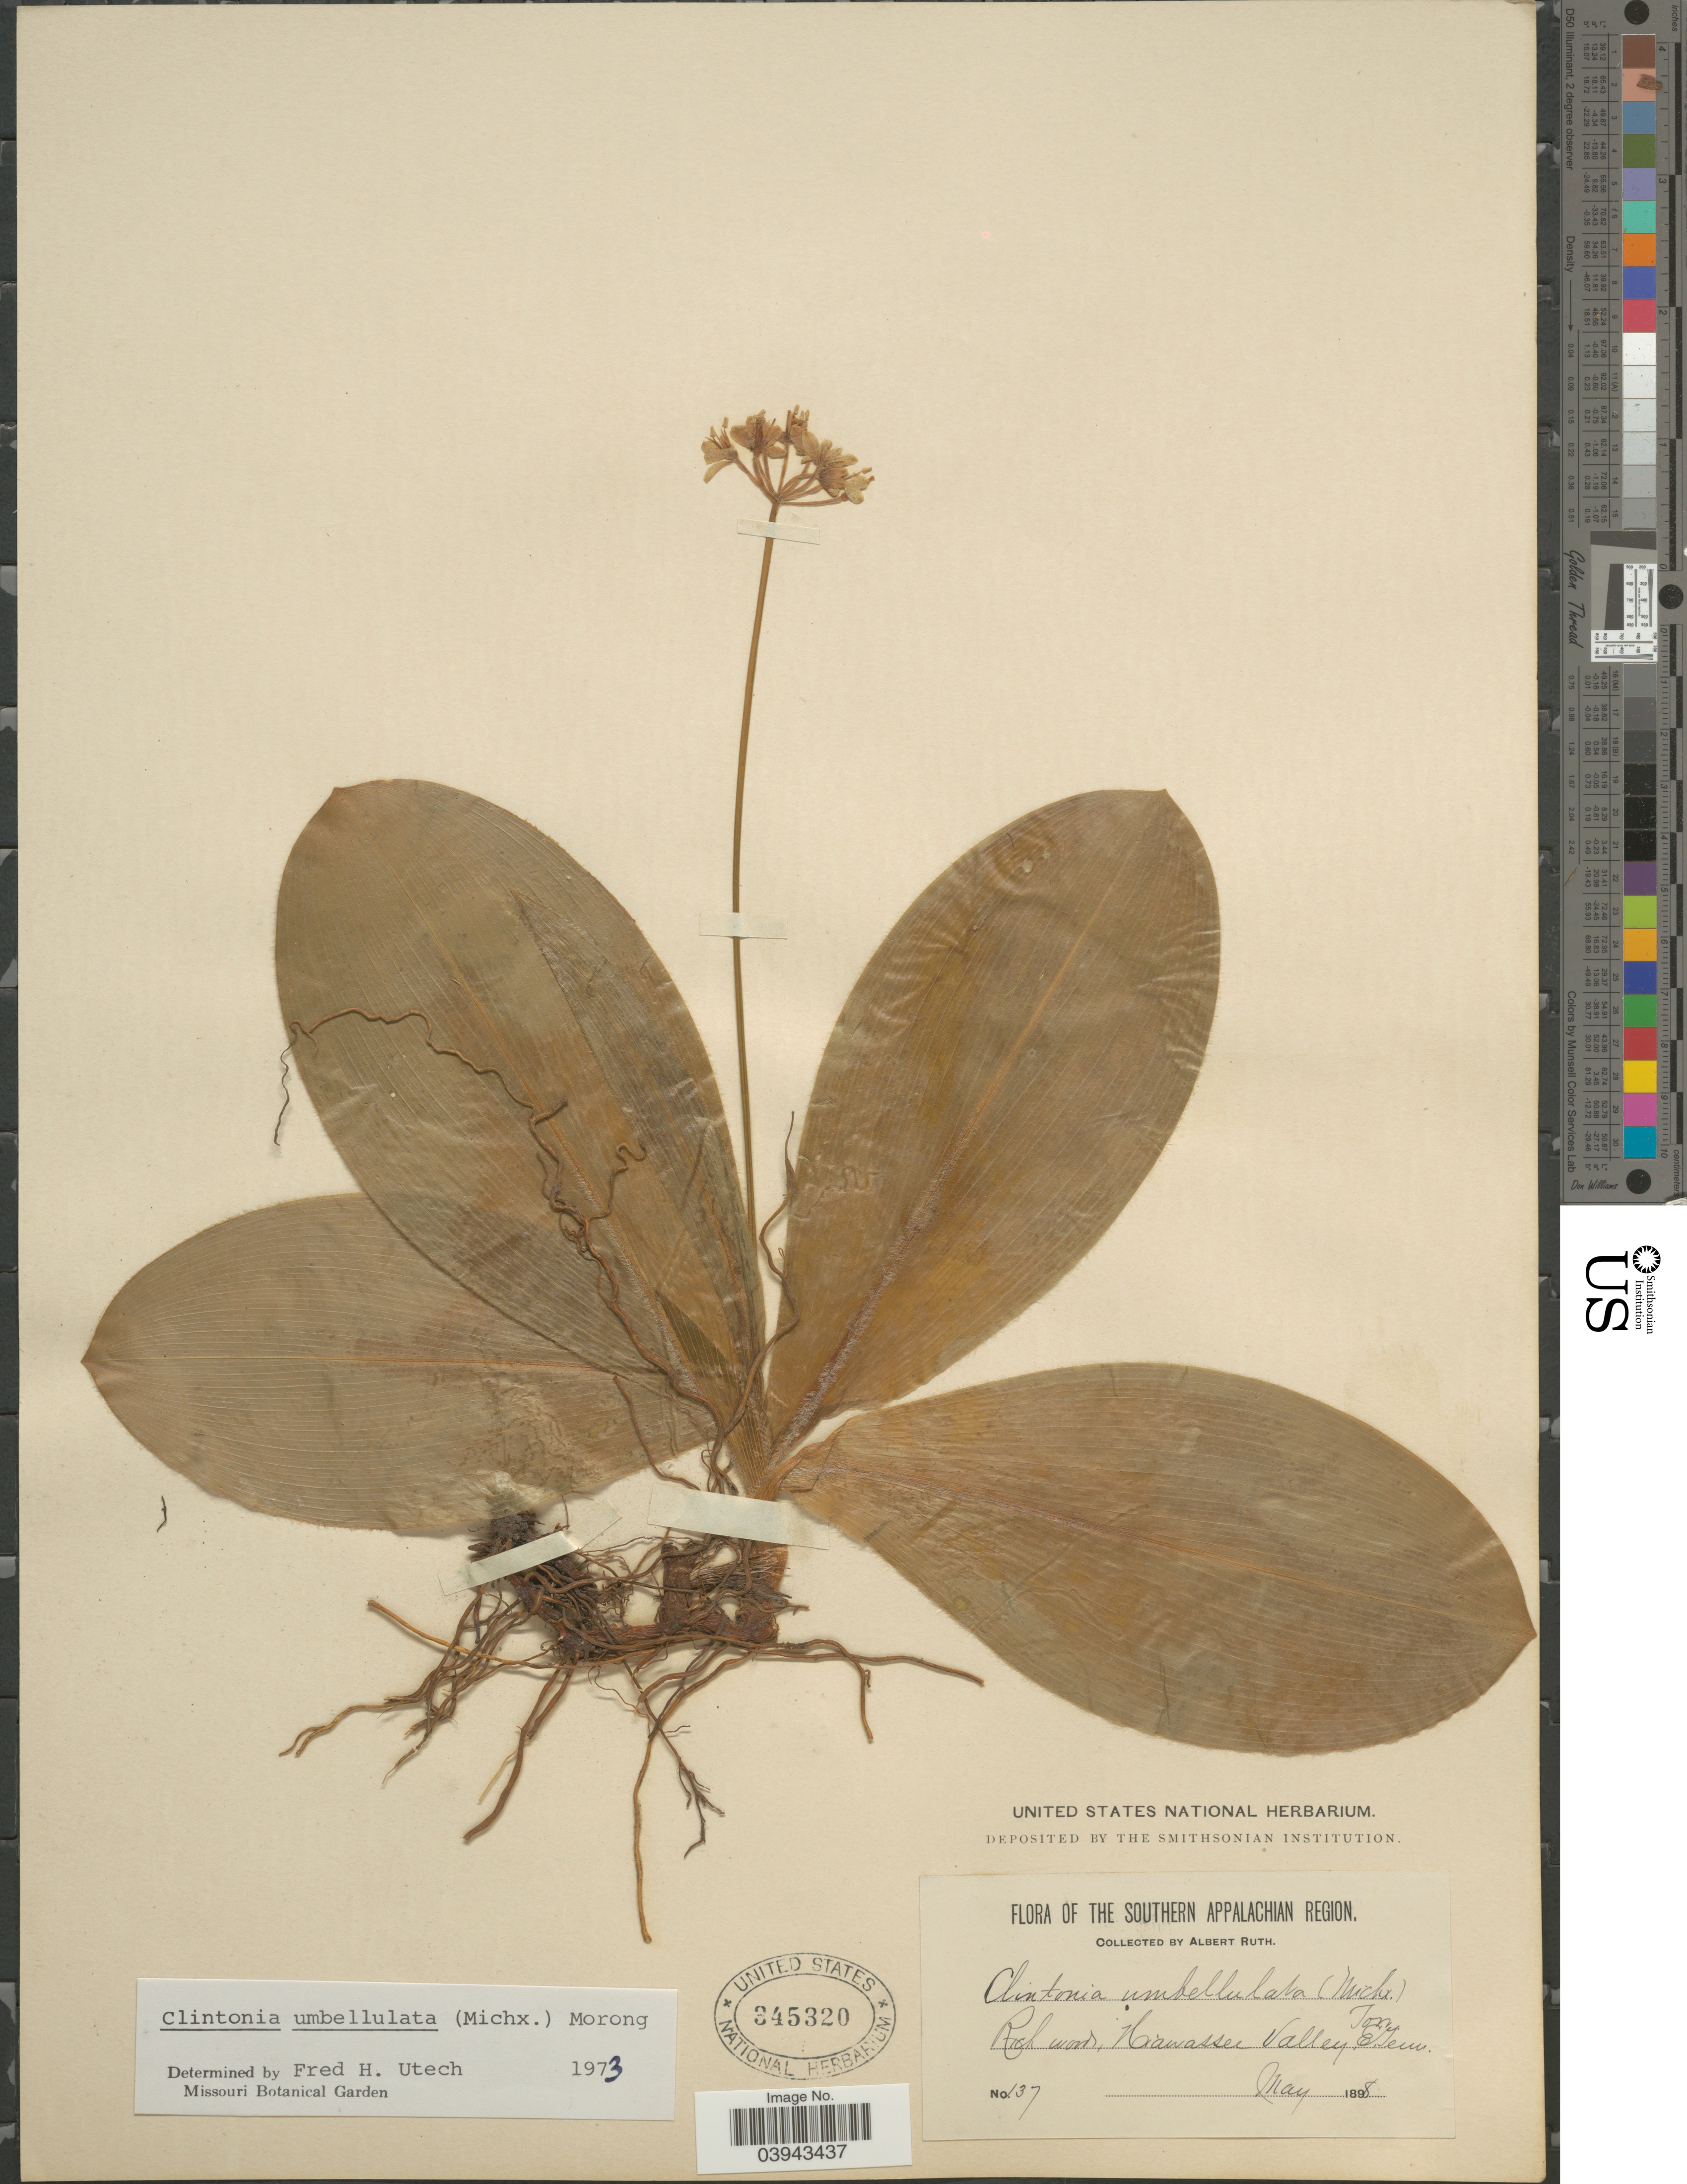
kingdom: Plantae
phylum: Tracheophyta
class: Liliopsida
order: Liliales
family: Liliaceae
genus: Clintonia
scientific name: Clintonia umbellulata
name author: (Michx.) Morong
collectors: A. Ruth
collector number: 137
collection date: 1898-05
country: United States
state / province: Tennessee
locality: The Southern Apalachian Region. Rich woods, Hiawassee Valley, E. Tenn.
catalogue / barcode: US 345320